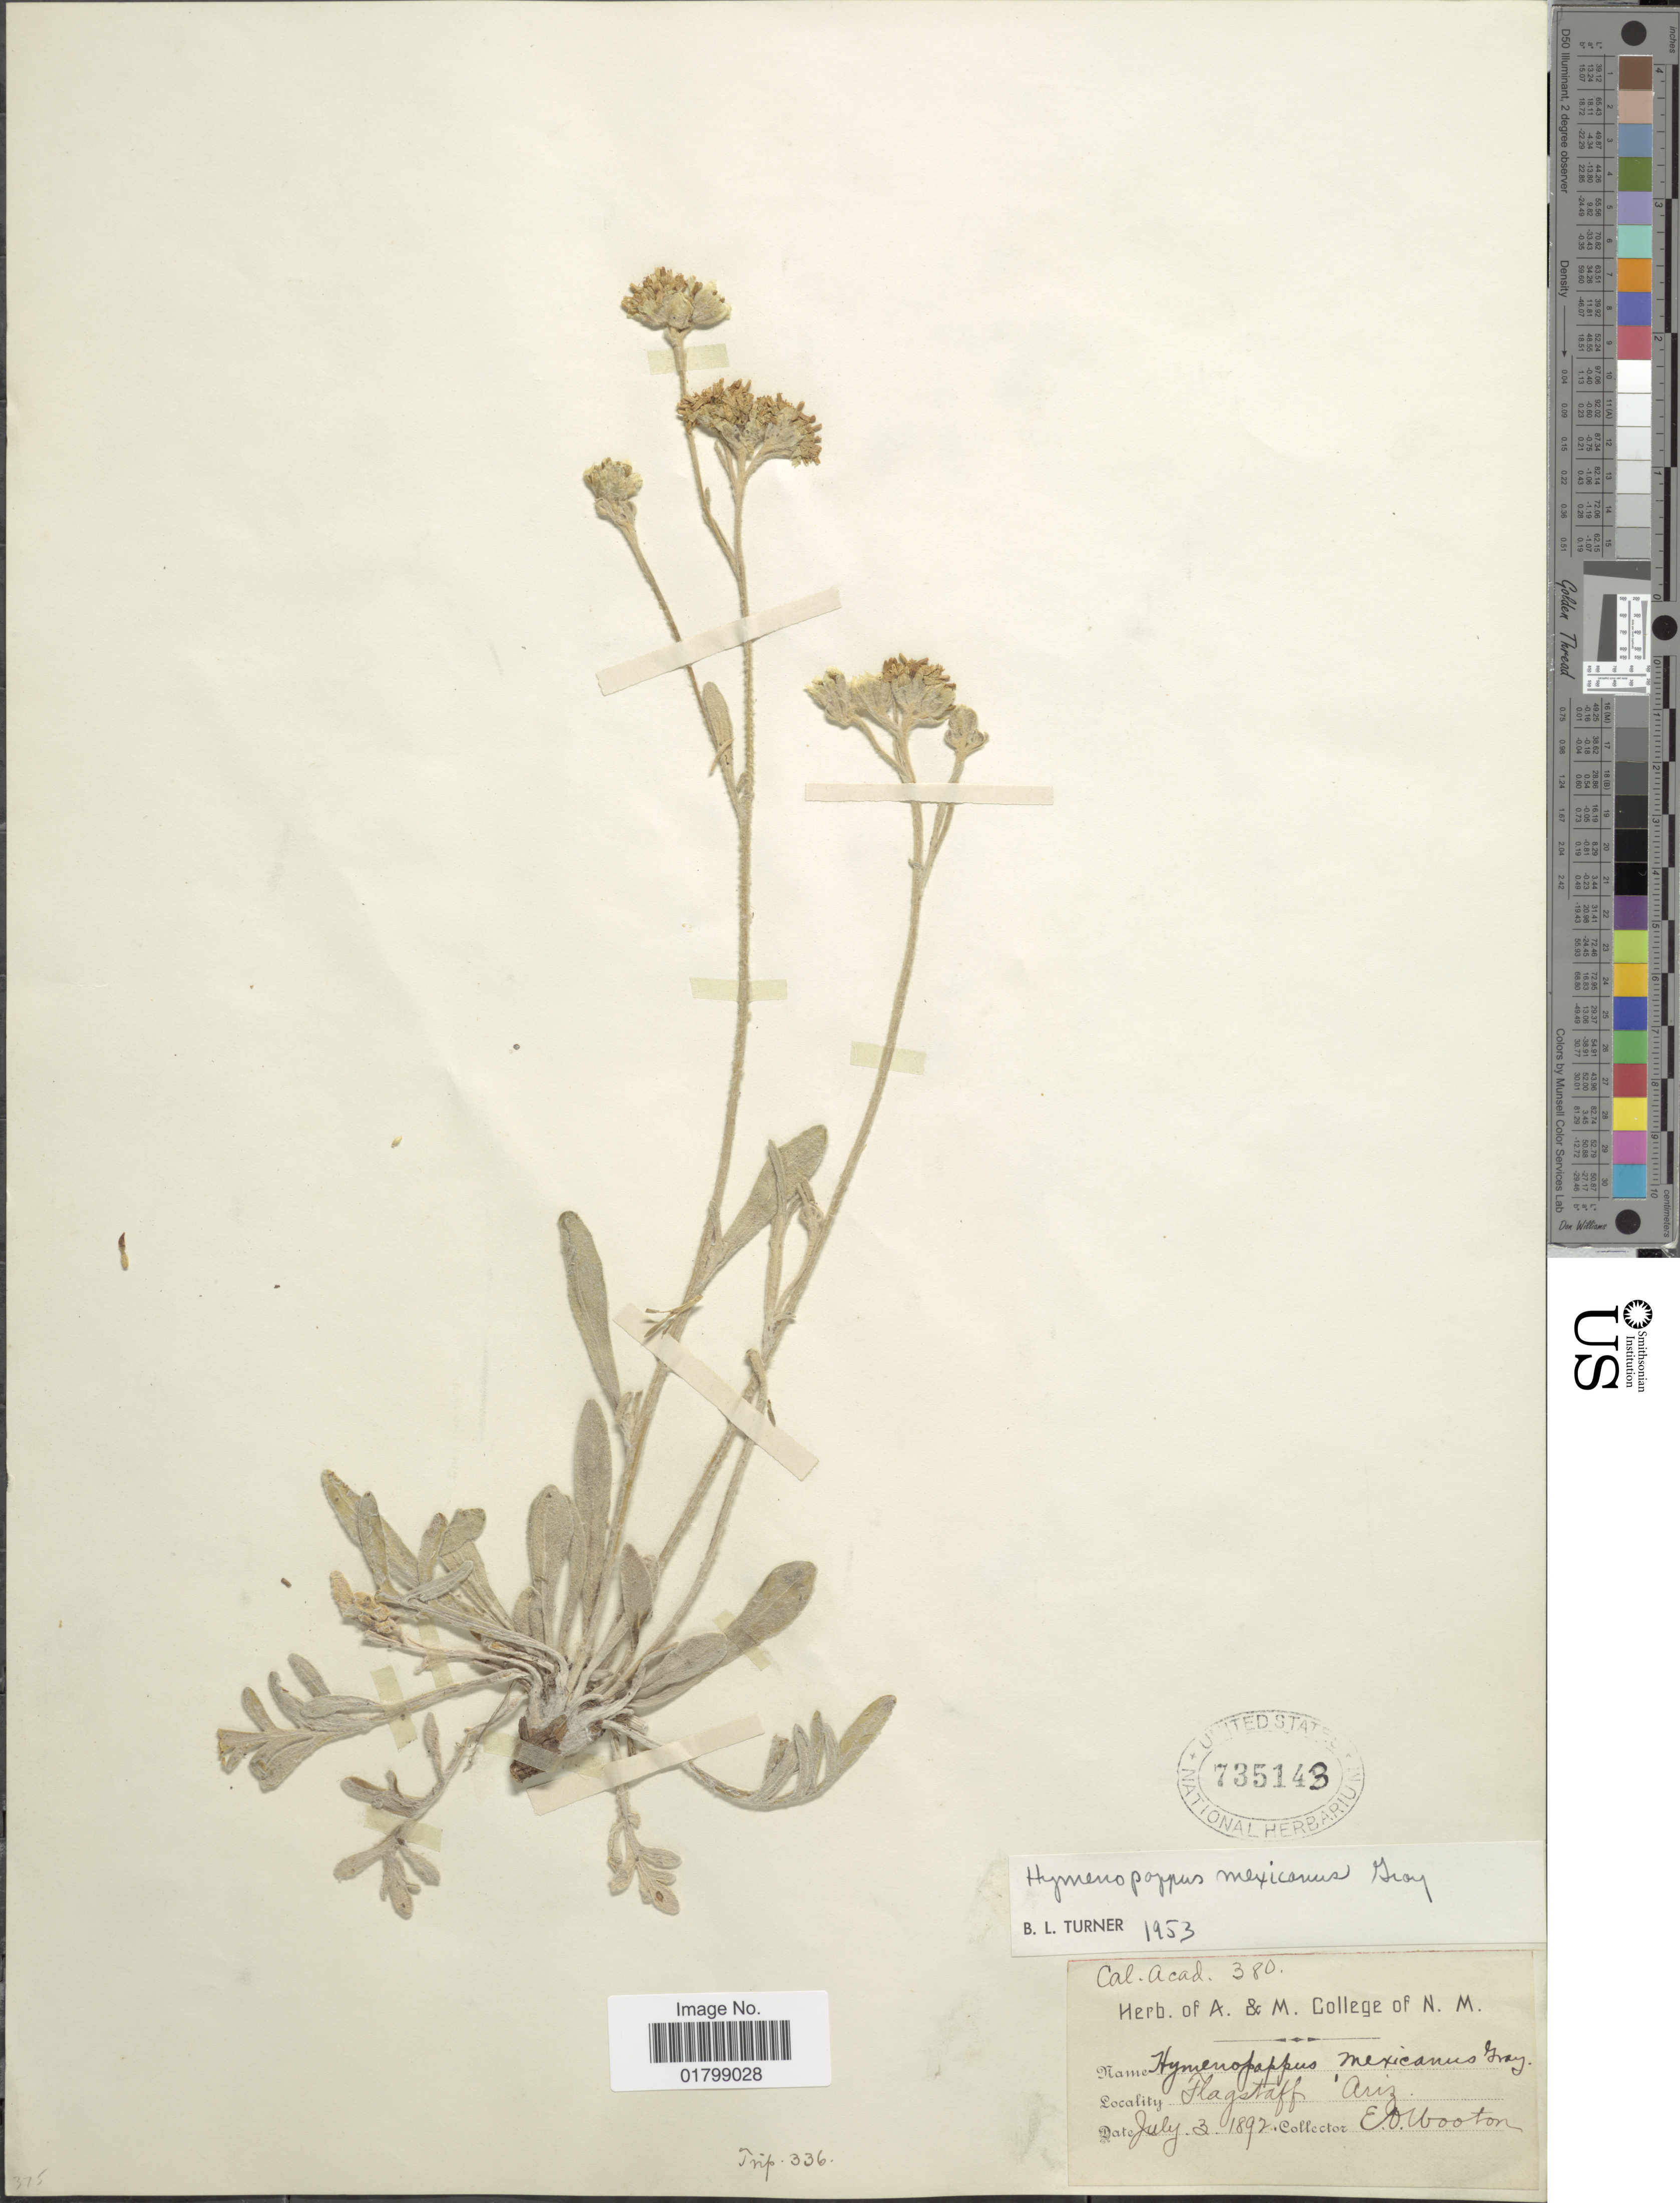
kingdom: Plantae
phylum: Tracheophyta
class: Magnoliopsida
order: Asterales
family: Asteraceae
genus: Hymenopappus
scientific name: Hymenopappus mexicanus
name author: A. Gray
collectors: E. O. Wooton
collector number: Cal Acad 380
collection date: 1892-07-03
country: United States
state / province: Arizona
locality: Flagstaff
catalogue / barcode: US 735143